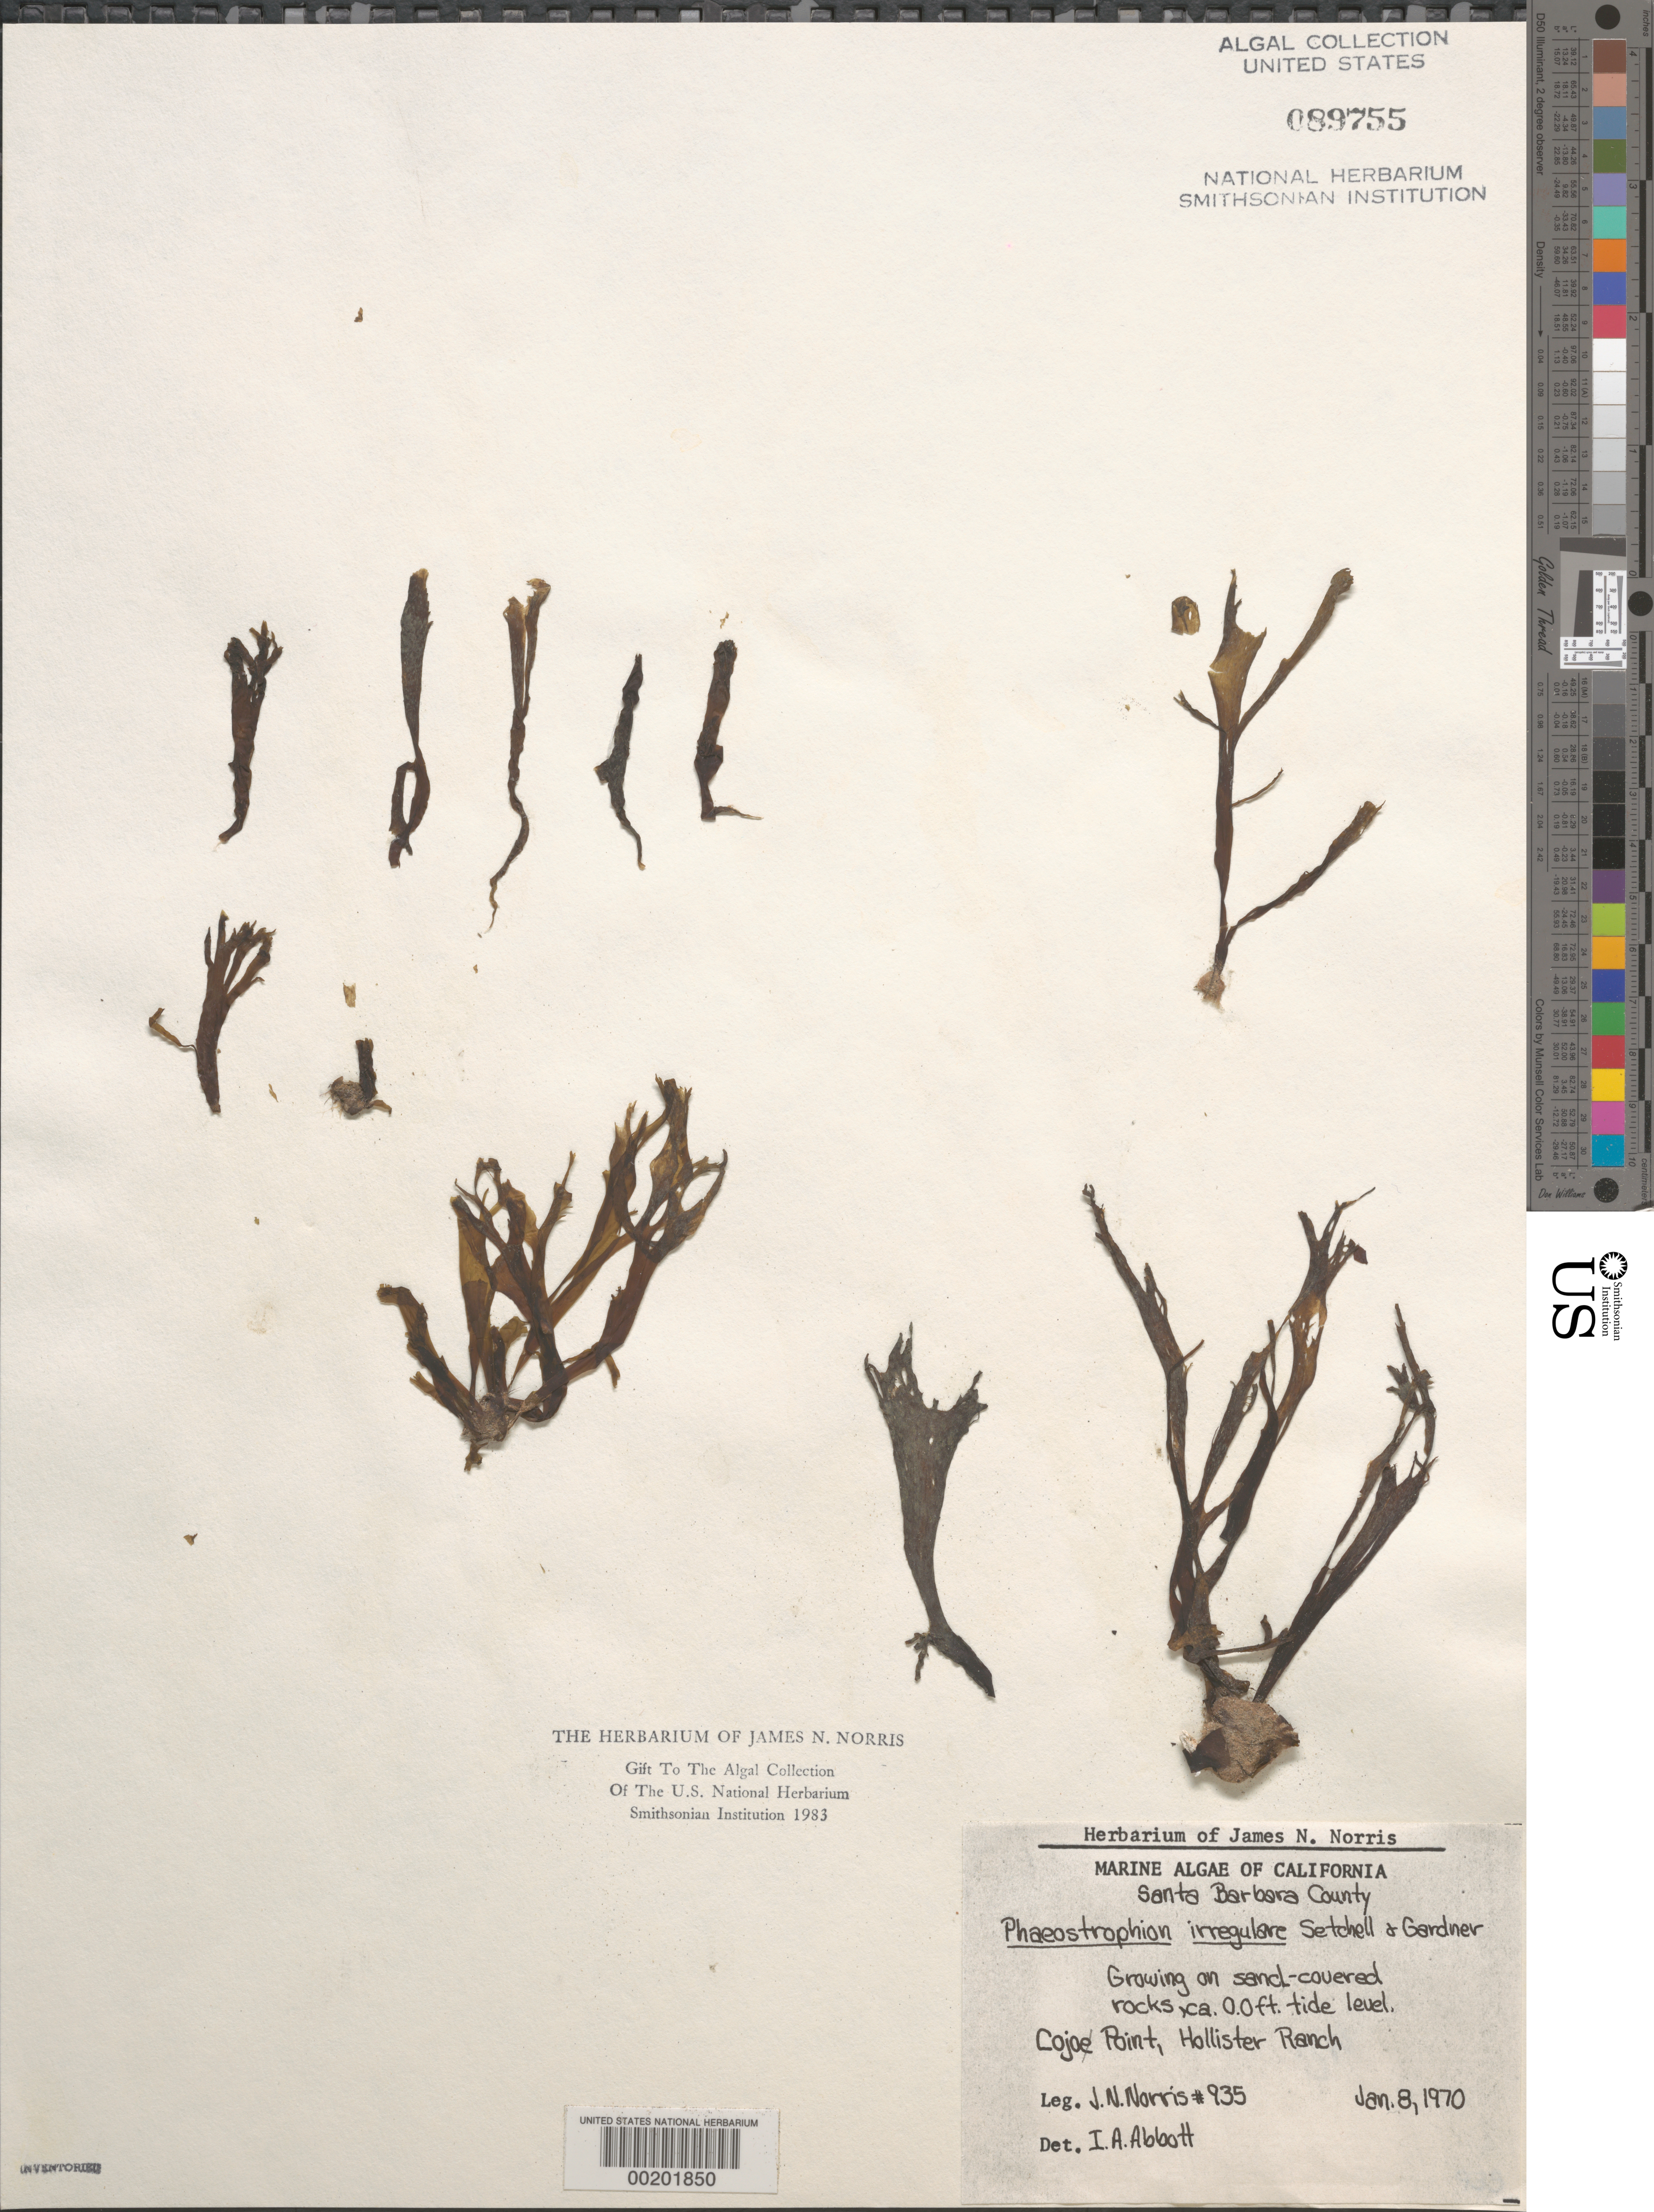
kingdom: Chromista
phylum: Ochrophyta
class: Phaeophyceae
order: Laminariales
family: Laminariaceae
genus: Phaeostrophion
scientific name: Phaeostrophion irregulare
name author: Setch. & N.L. Gardner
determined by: Abbott, Isabella A.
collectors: J. N. Norris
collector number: JN-935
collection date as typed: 08 Jan 1970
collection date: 1970-01-08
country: United States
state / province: California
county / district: Santa Barbara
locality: Cojo Point, Hollister Ranch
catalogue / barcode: US 89755